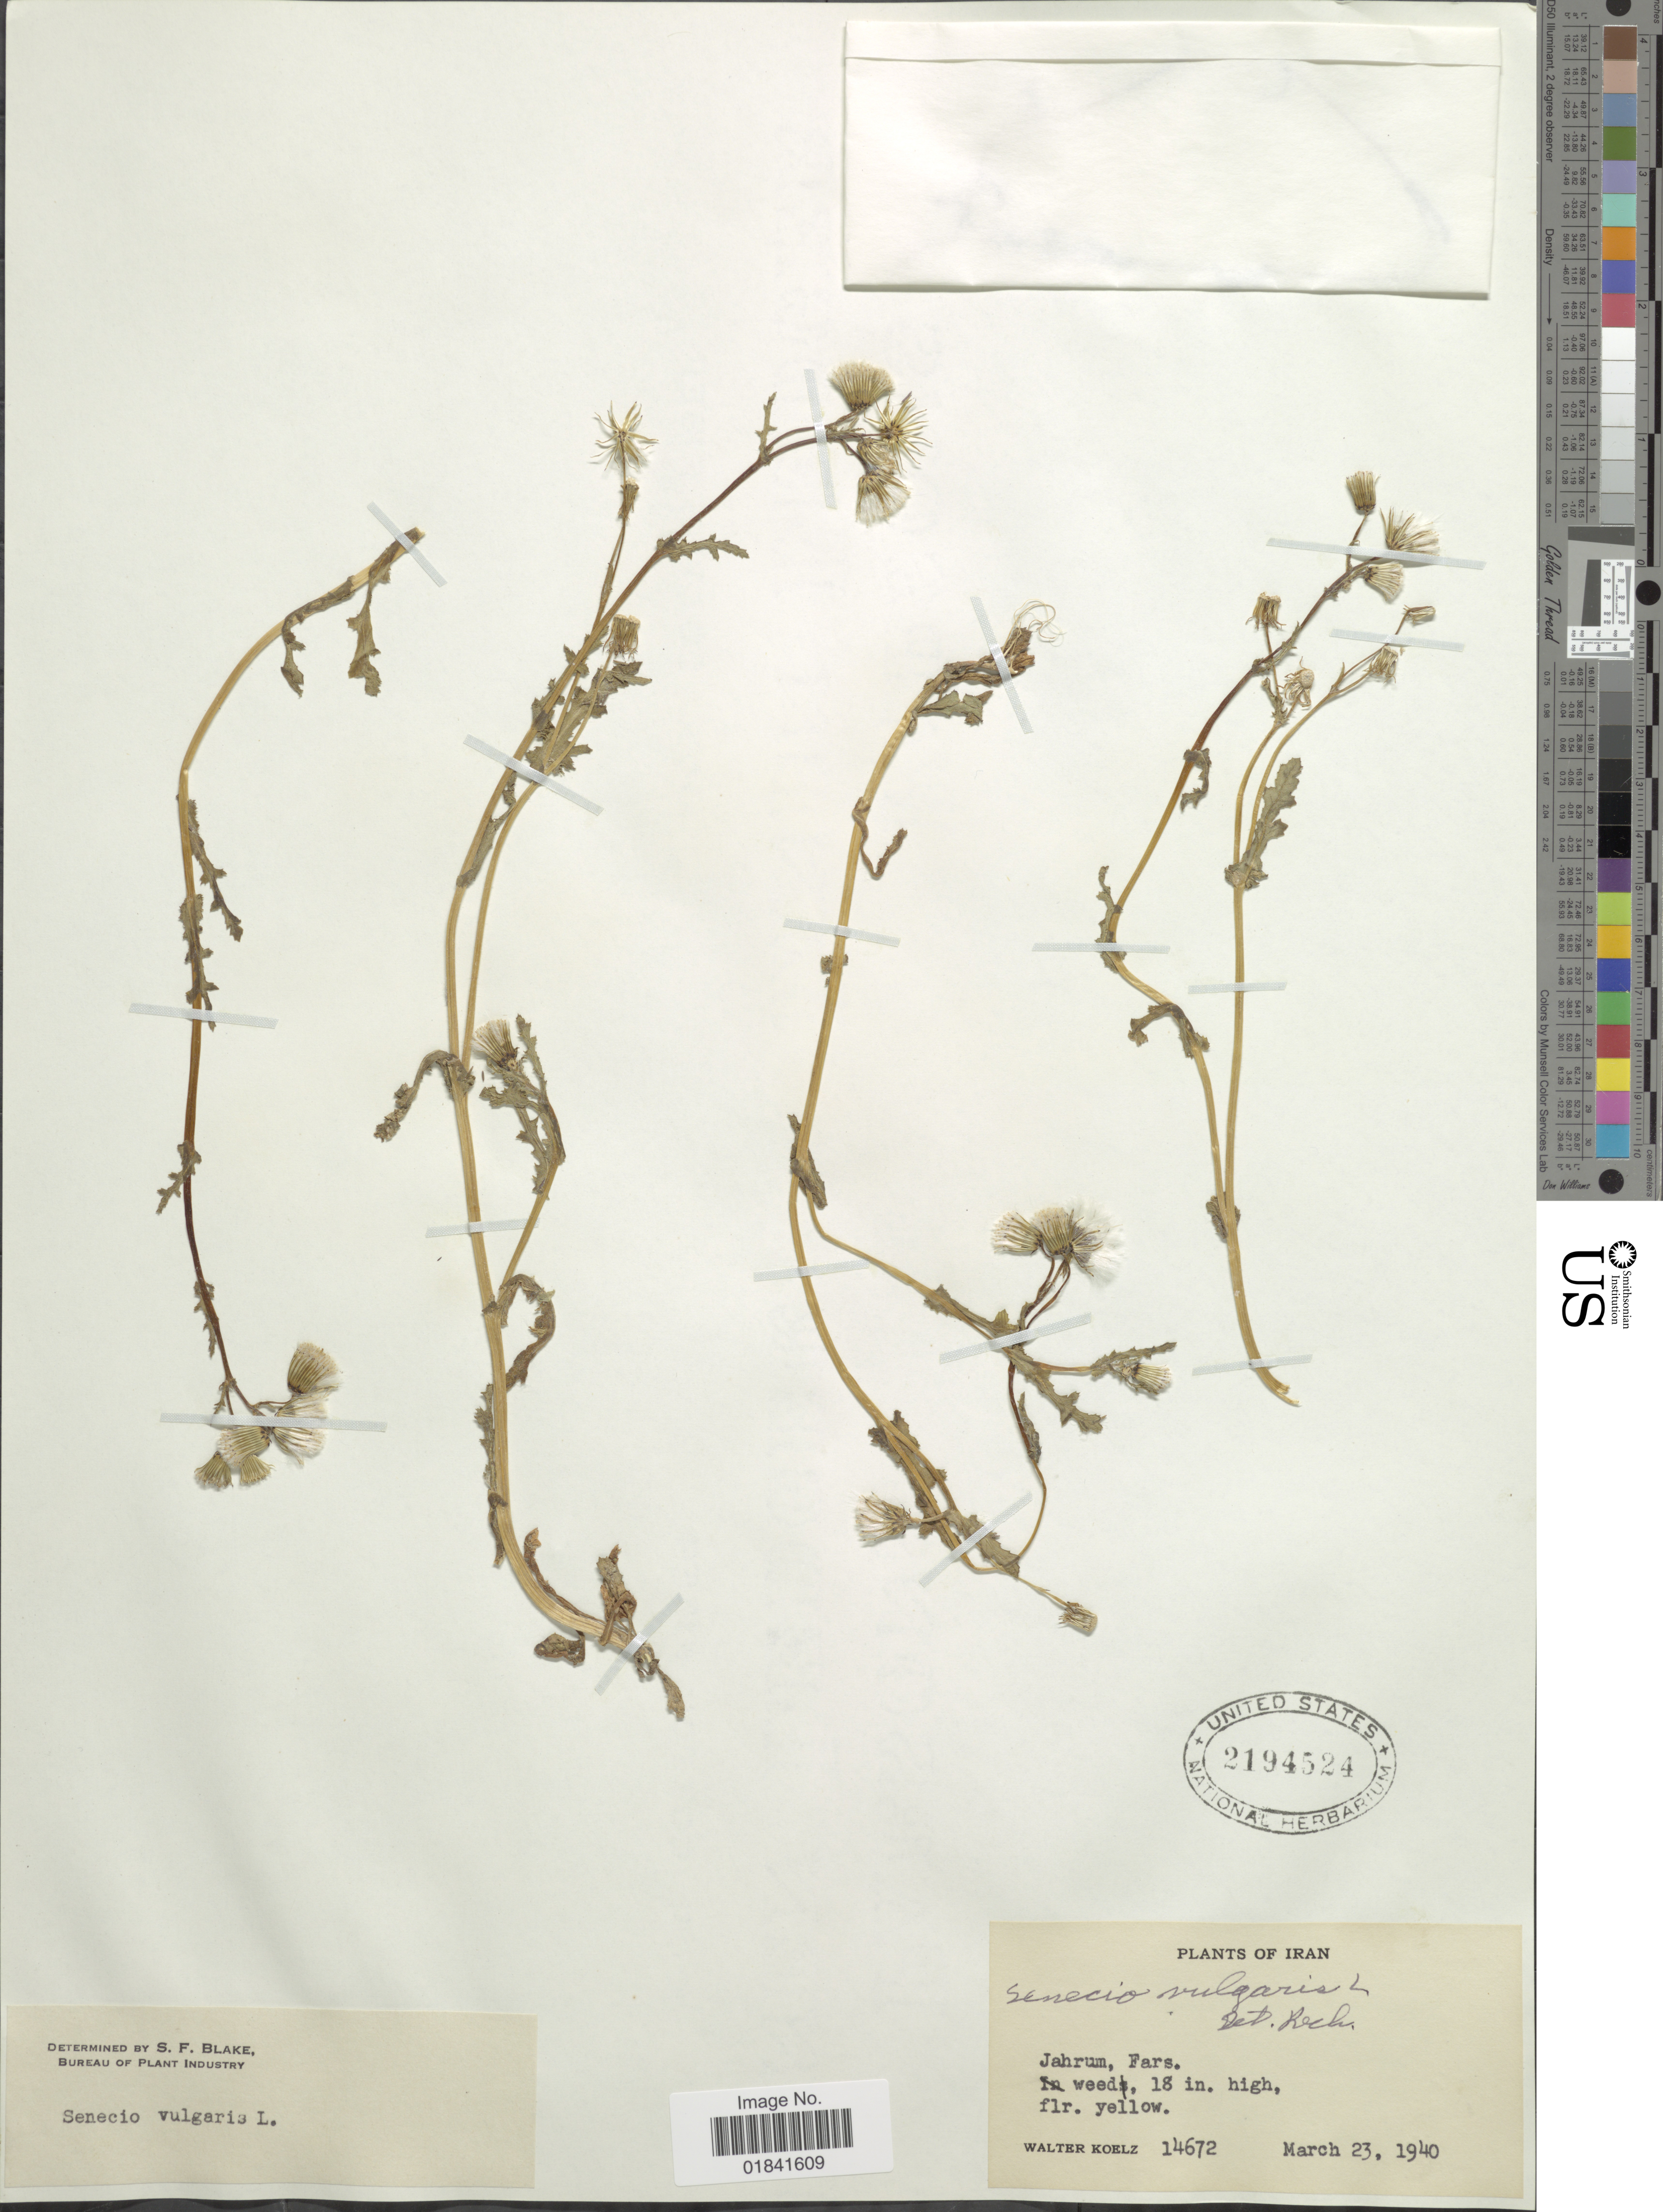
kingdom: Plantae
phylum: Tracheophyta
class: Magnoliopsida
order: Asterales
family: Asteraceae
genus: Senecio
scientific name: Senecio vulgaris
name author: L.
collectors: W. N. Koelz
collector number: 14672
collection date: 1940-03-23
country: Iran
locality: Jahrum, Fars.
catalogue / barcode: US 2194524